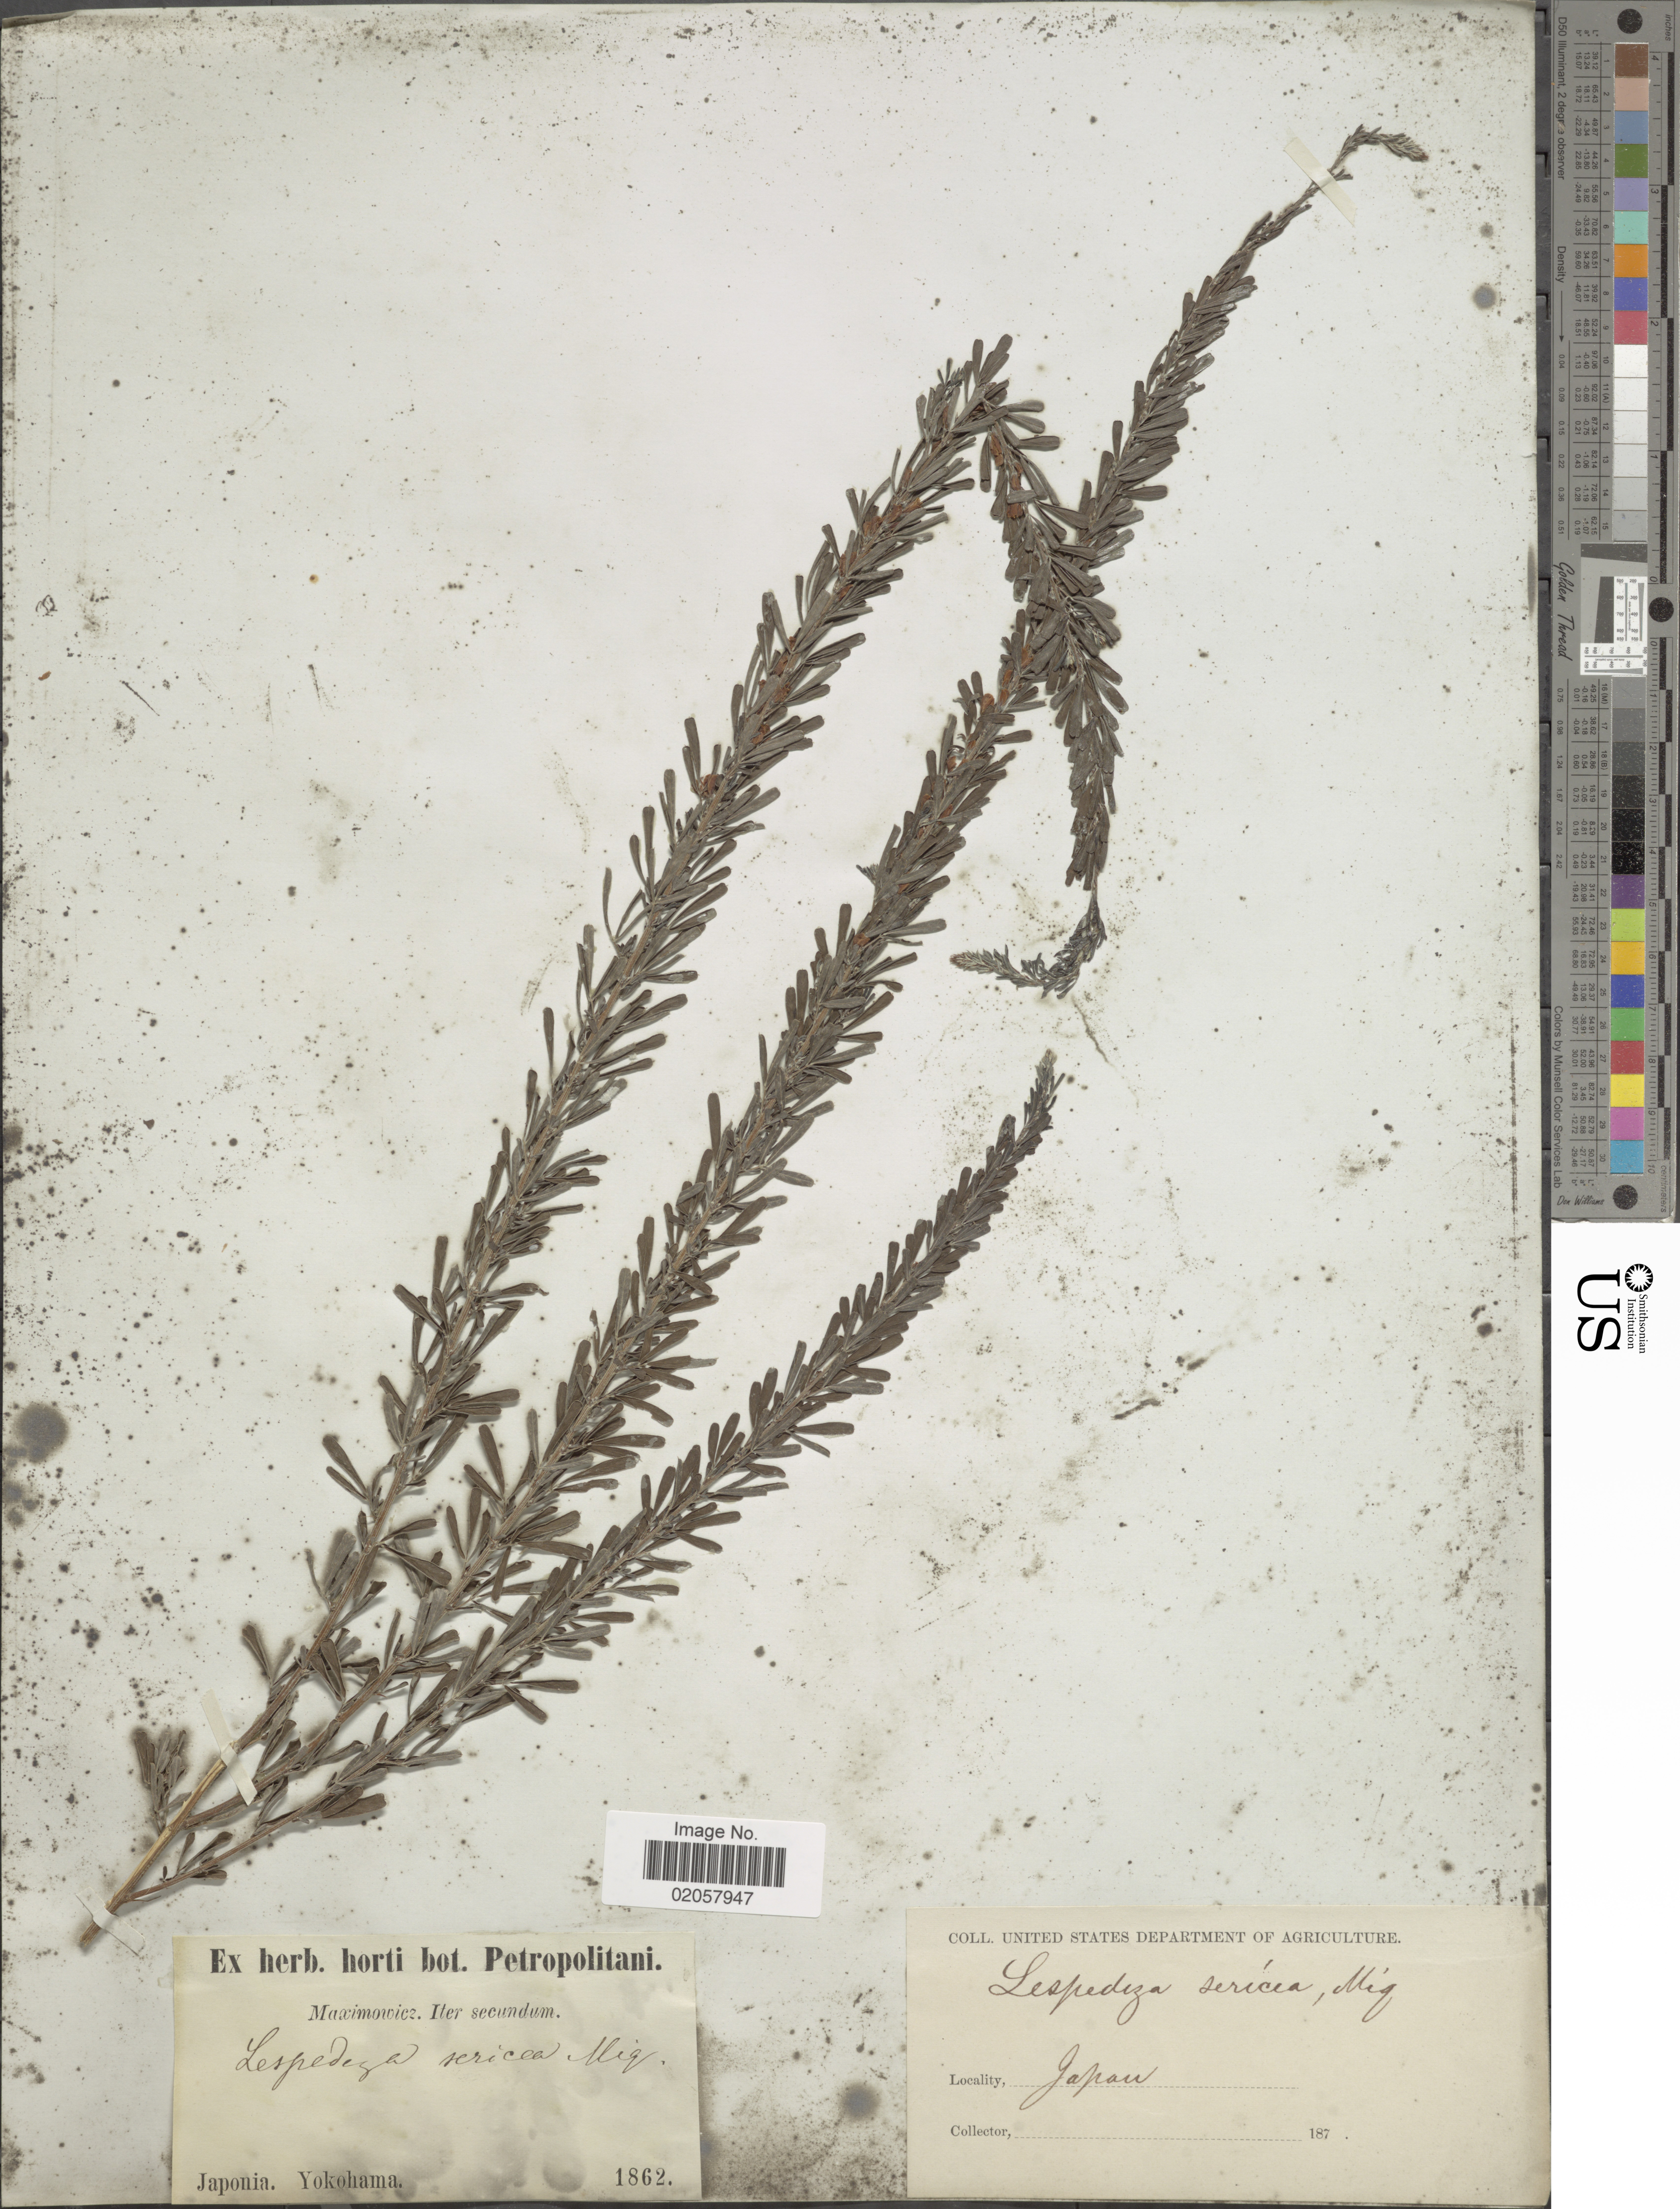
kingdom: Plantae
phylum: Tracheophyta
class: Magnoliopsida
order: Fabales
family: Fabaceae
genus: Lespedeza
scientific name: Lespedeza cuneata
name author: (Dum. Cours.) G. Don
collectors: ex Herb. Horti Bot. Petropolitani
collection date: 1862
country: Japan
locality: Yokohama